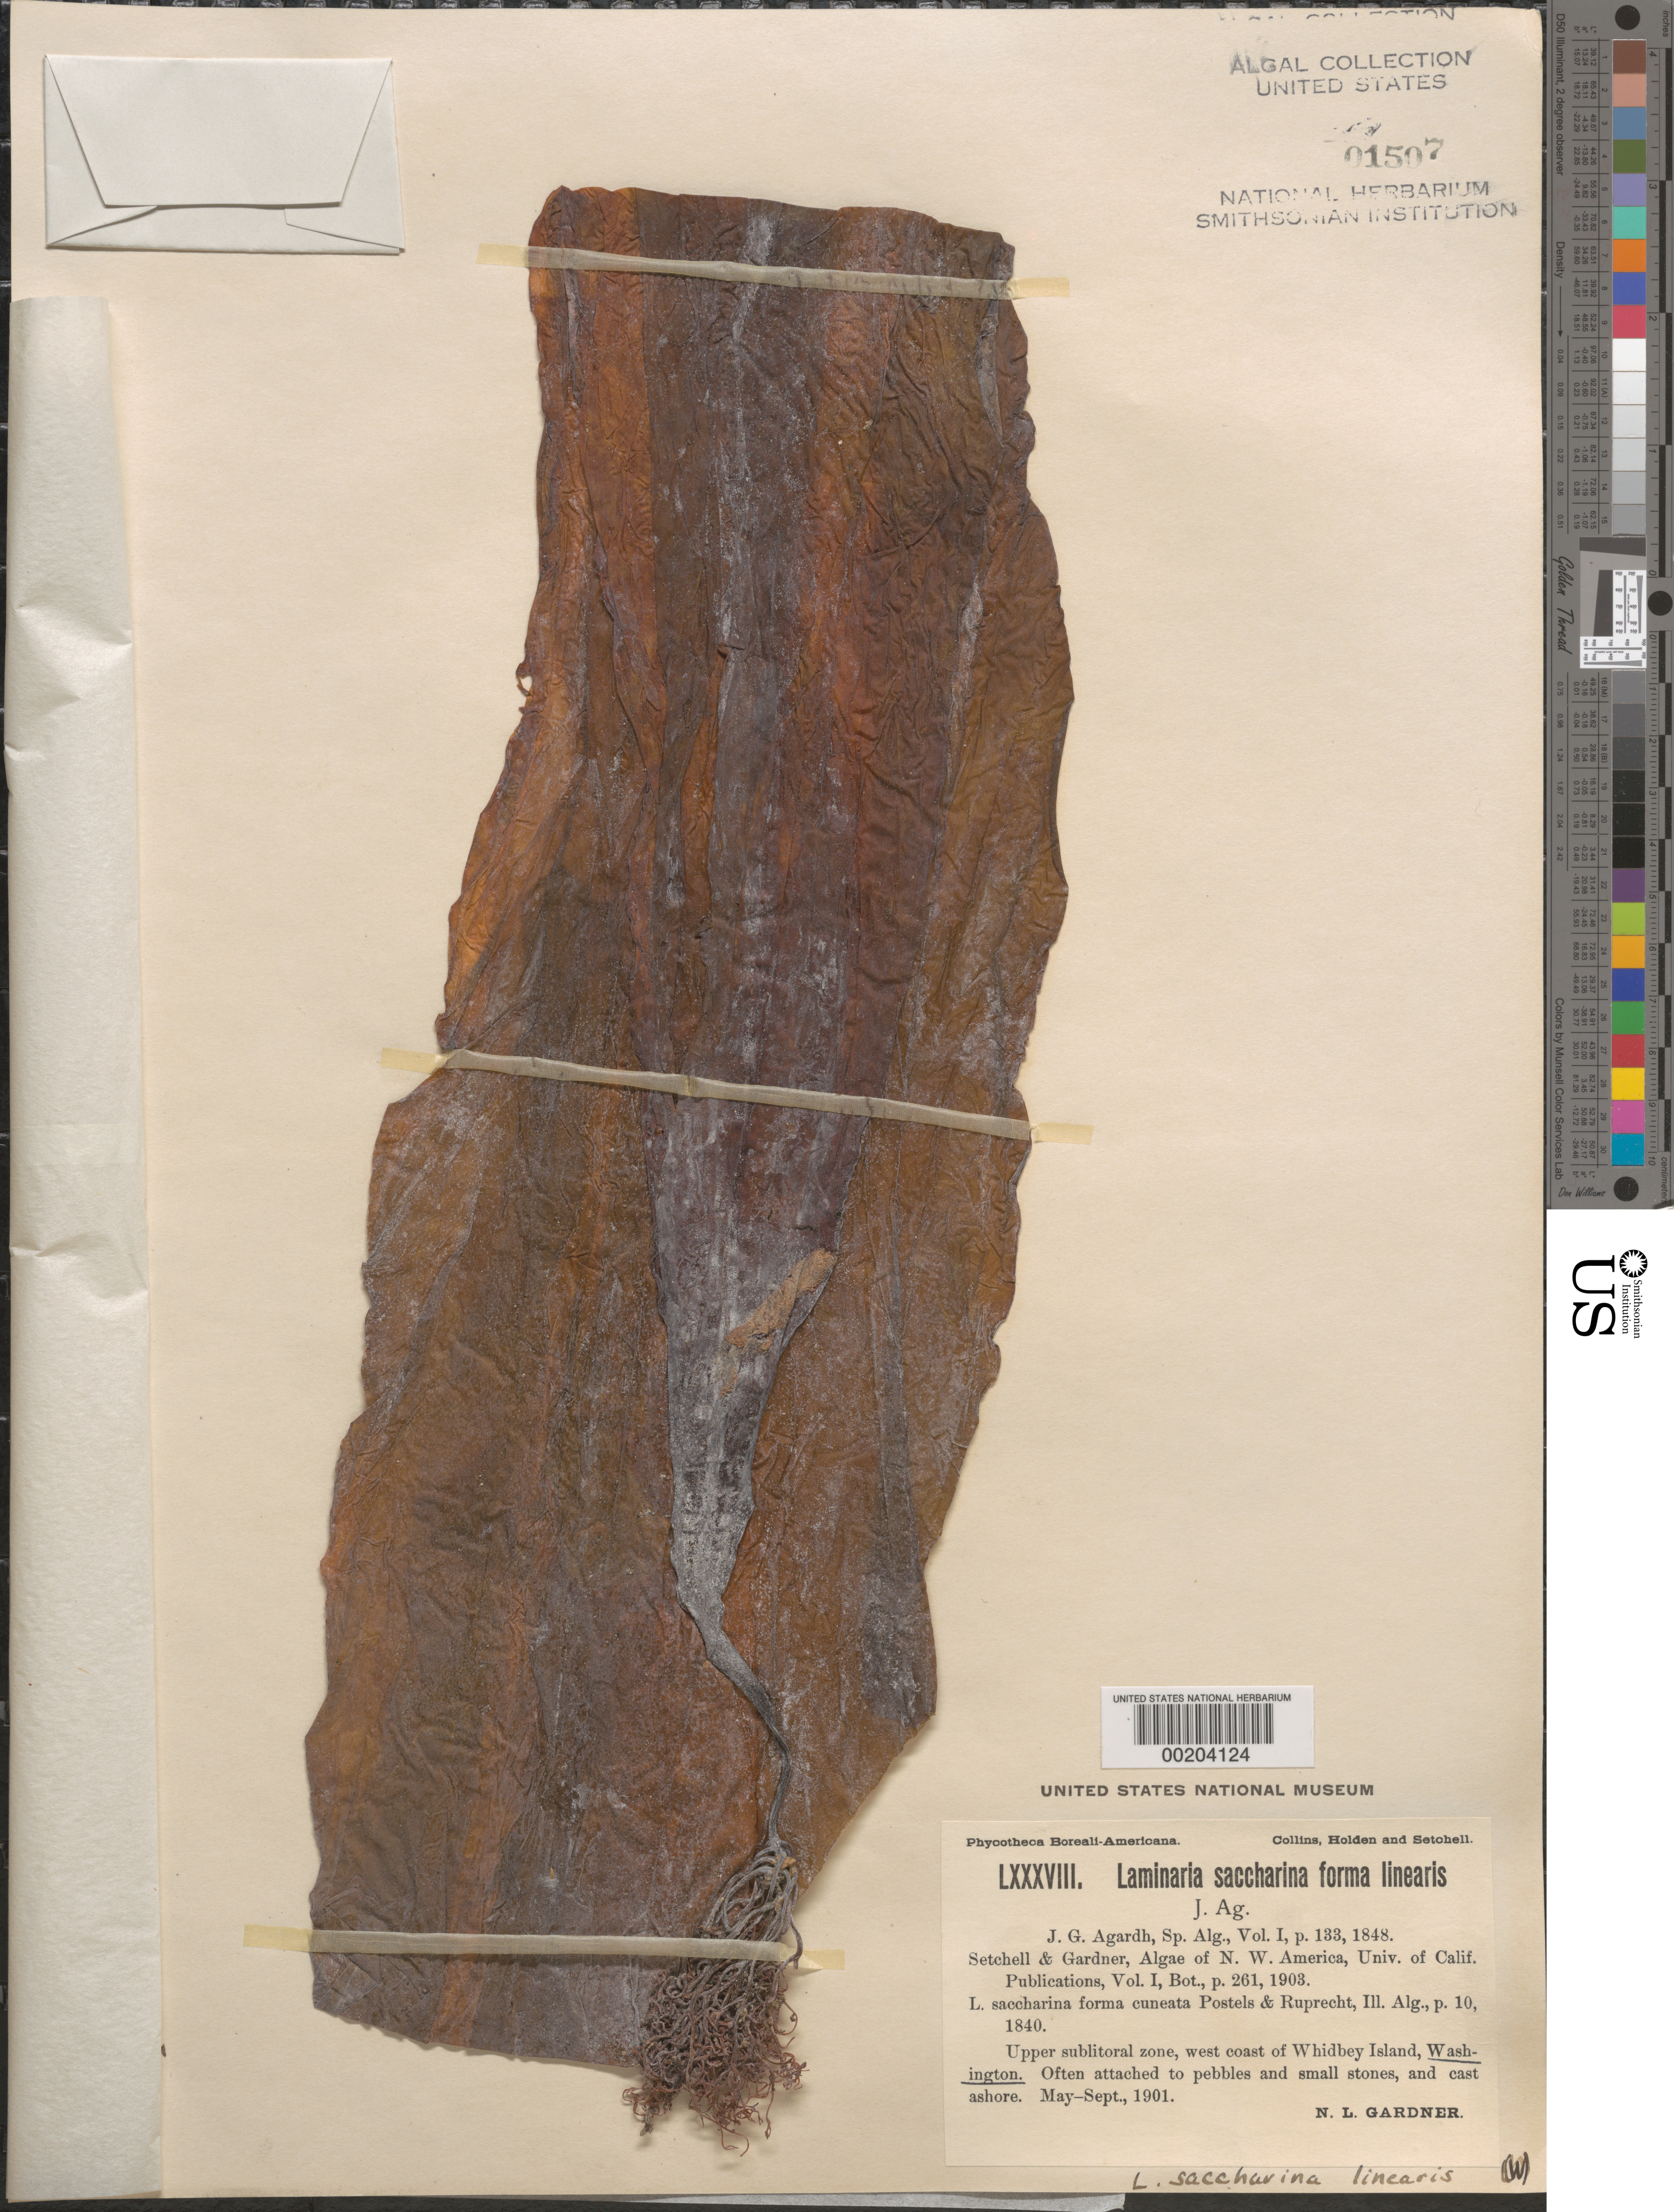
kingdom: Chromista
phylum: Ochrophyta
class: Phaeophyceae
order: Laminariales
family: Laminariaceae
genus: Saccharina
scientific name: Saccharina latissima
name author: C.E. Lane et al.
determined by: Algae name updating Project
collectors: N. Gardner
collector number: PB-A Lxxxviii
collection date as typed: May 1901 TO -- Sep 1901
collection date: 1901-05/1901-09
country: United States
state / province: Washington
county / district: Island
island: Whidbey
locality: West coast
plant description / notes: Collins, Holden & Setchell, Phycotheca Boreali-Americana, Fasc. D, 1905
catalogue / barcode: US 1507